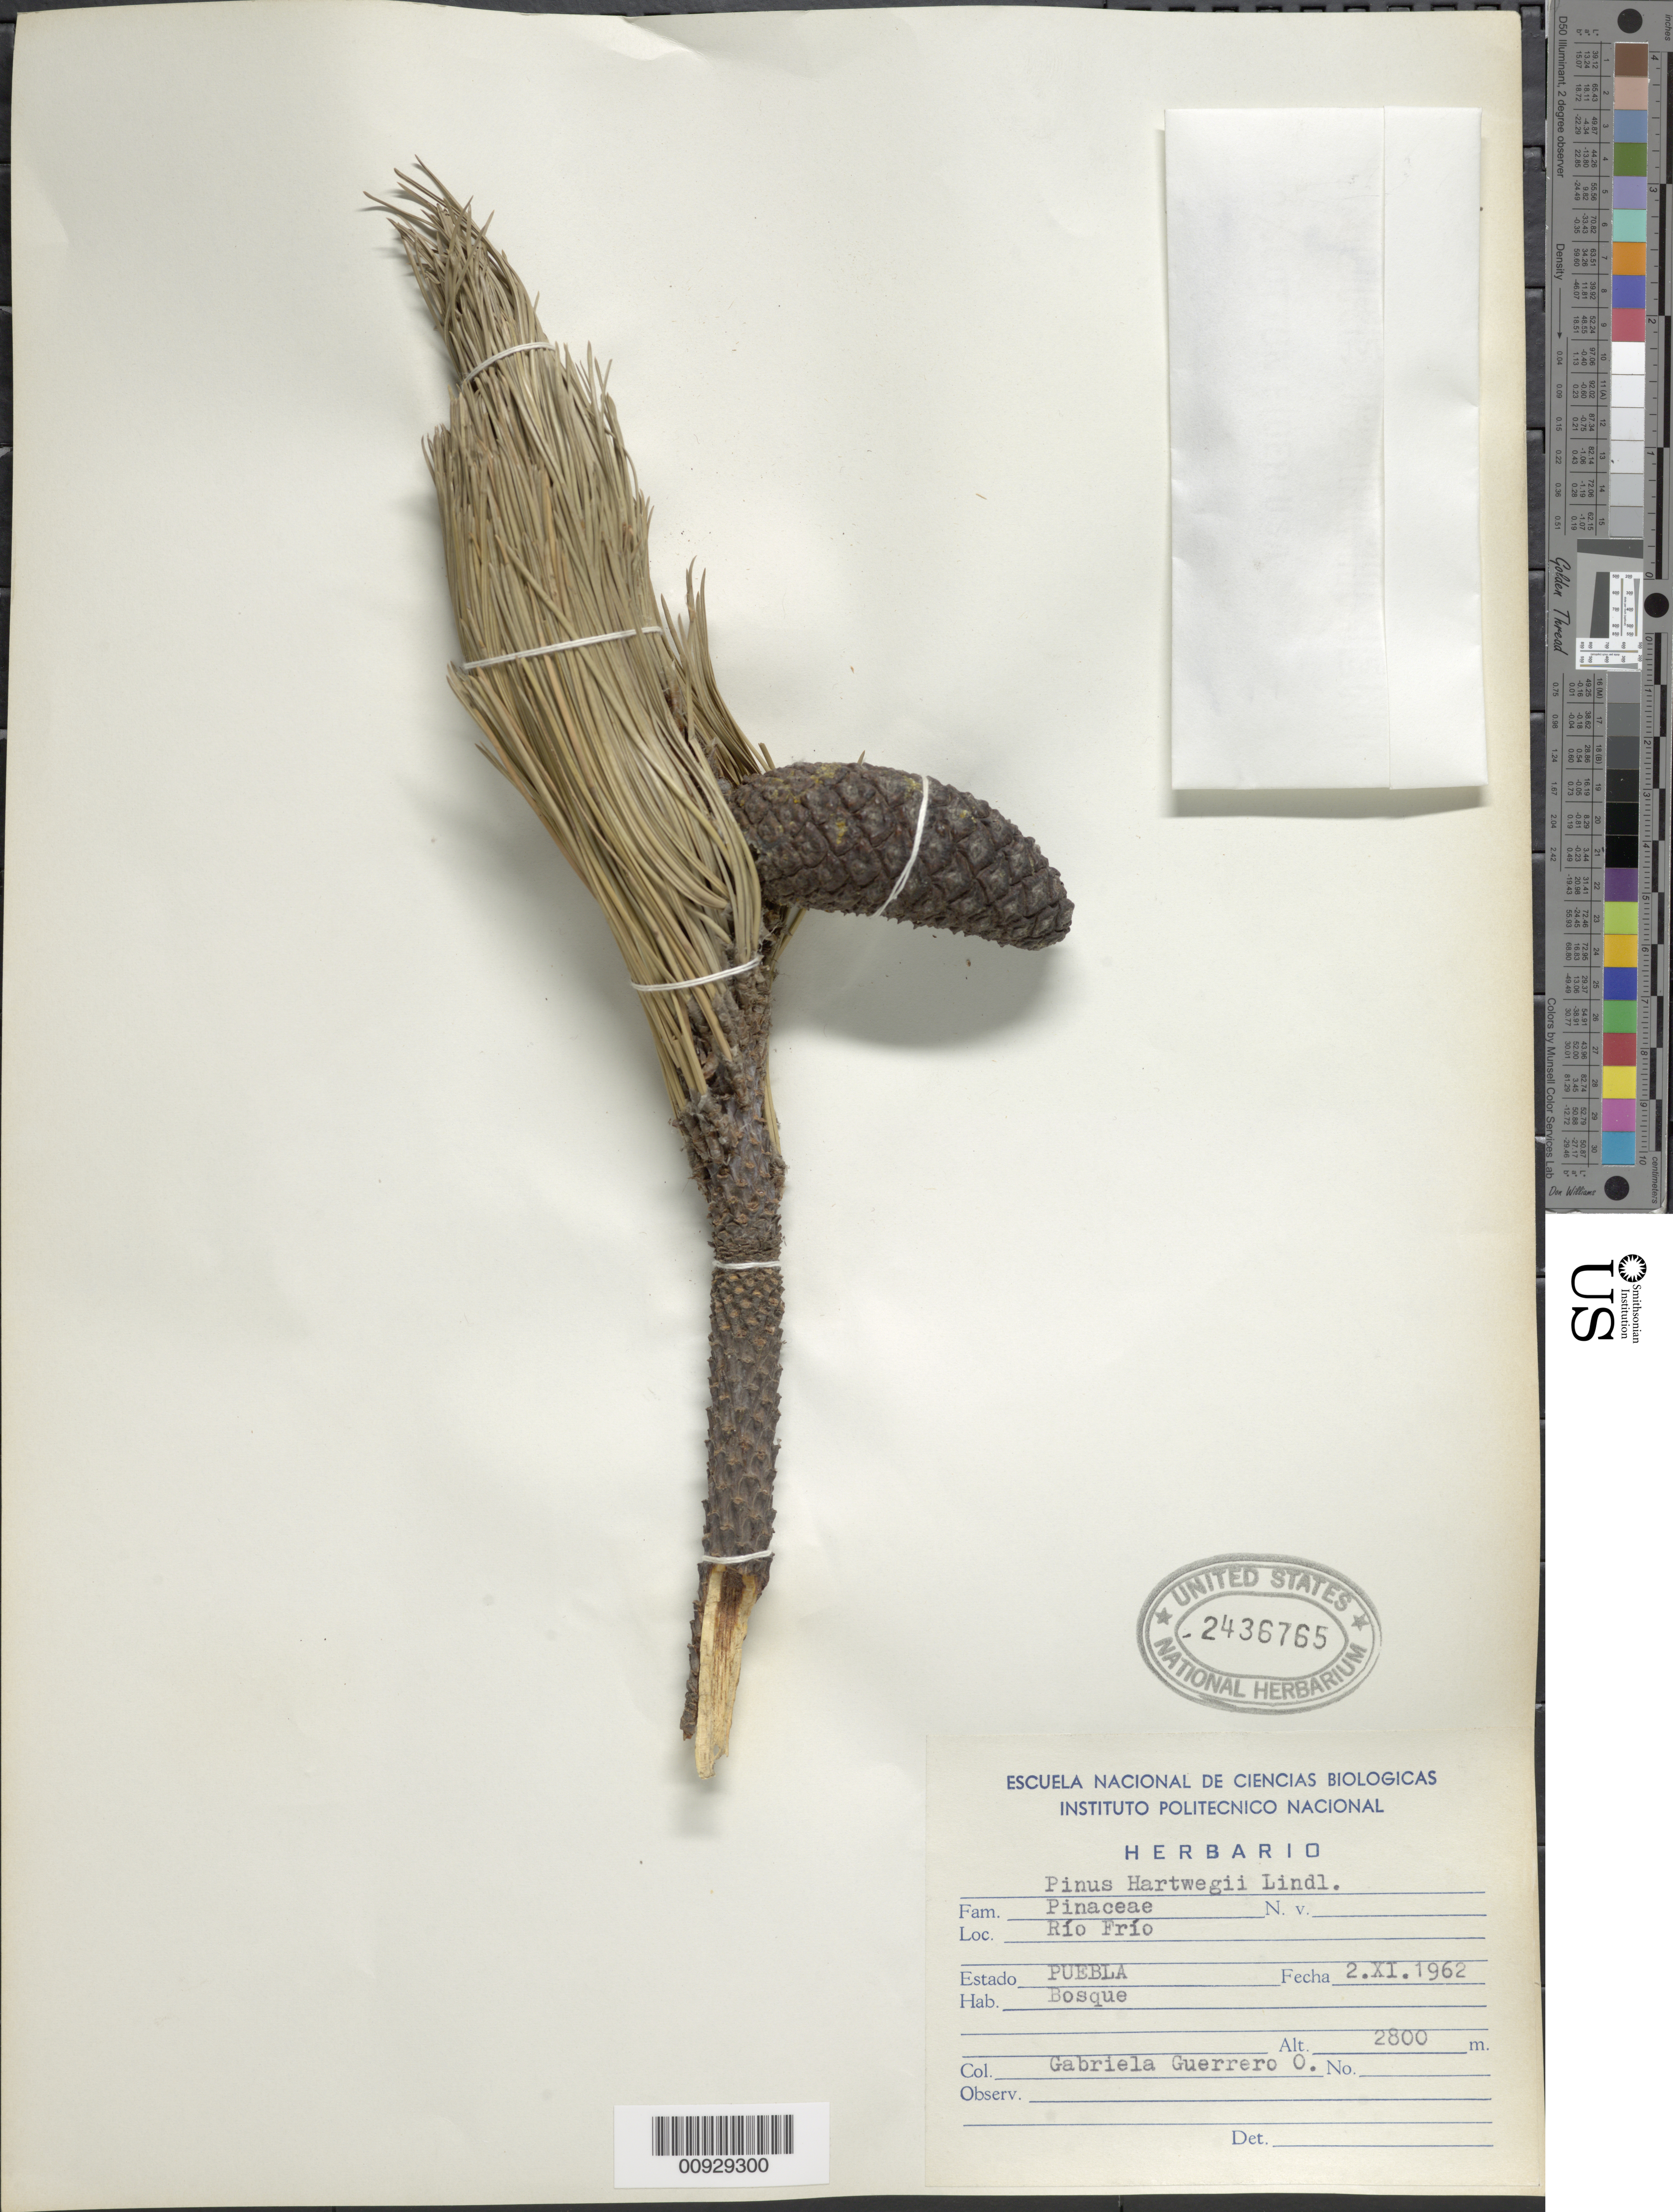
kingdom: Plantae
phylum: Tracheophyta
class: Pinopsida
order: Pinales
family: Pinaceae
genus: Pinus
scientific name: Pinus hartwegii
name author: Lindl.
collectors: Guerrero O., G.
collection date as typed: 02 Nov 1962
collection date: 1962-11-02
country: Mexico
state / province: Puebla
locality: Río Frío.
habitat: Bosque.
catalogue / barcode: US 2436765